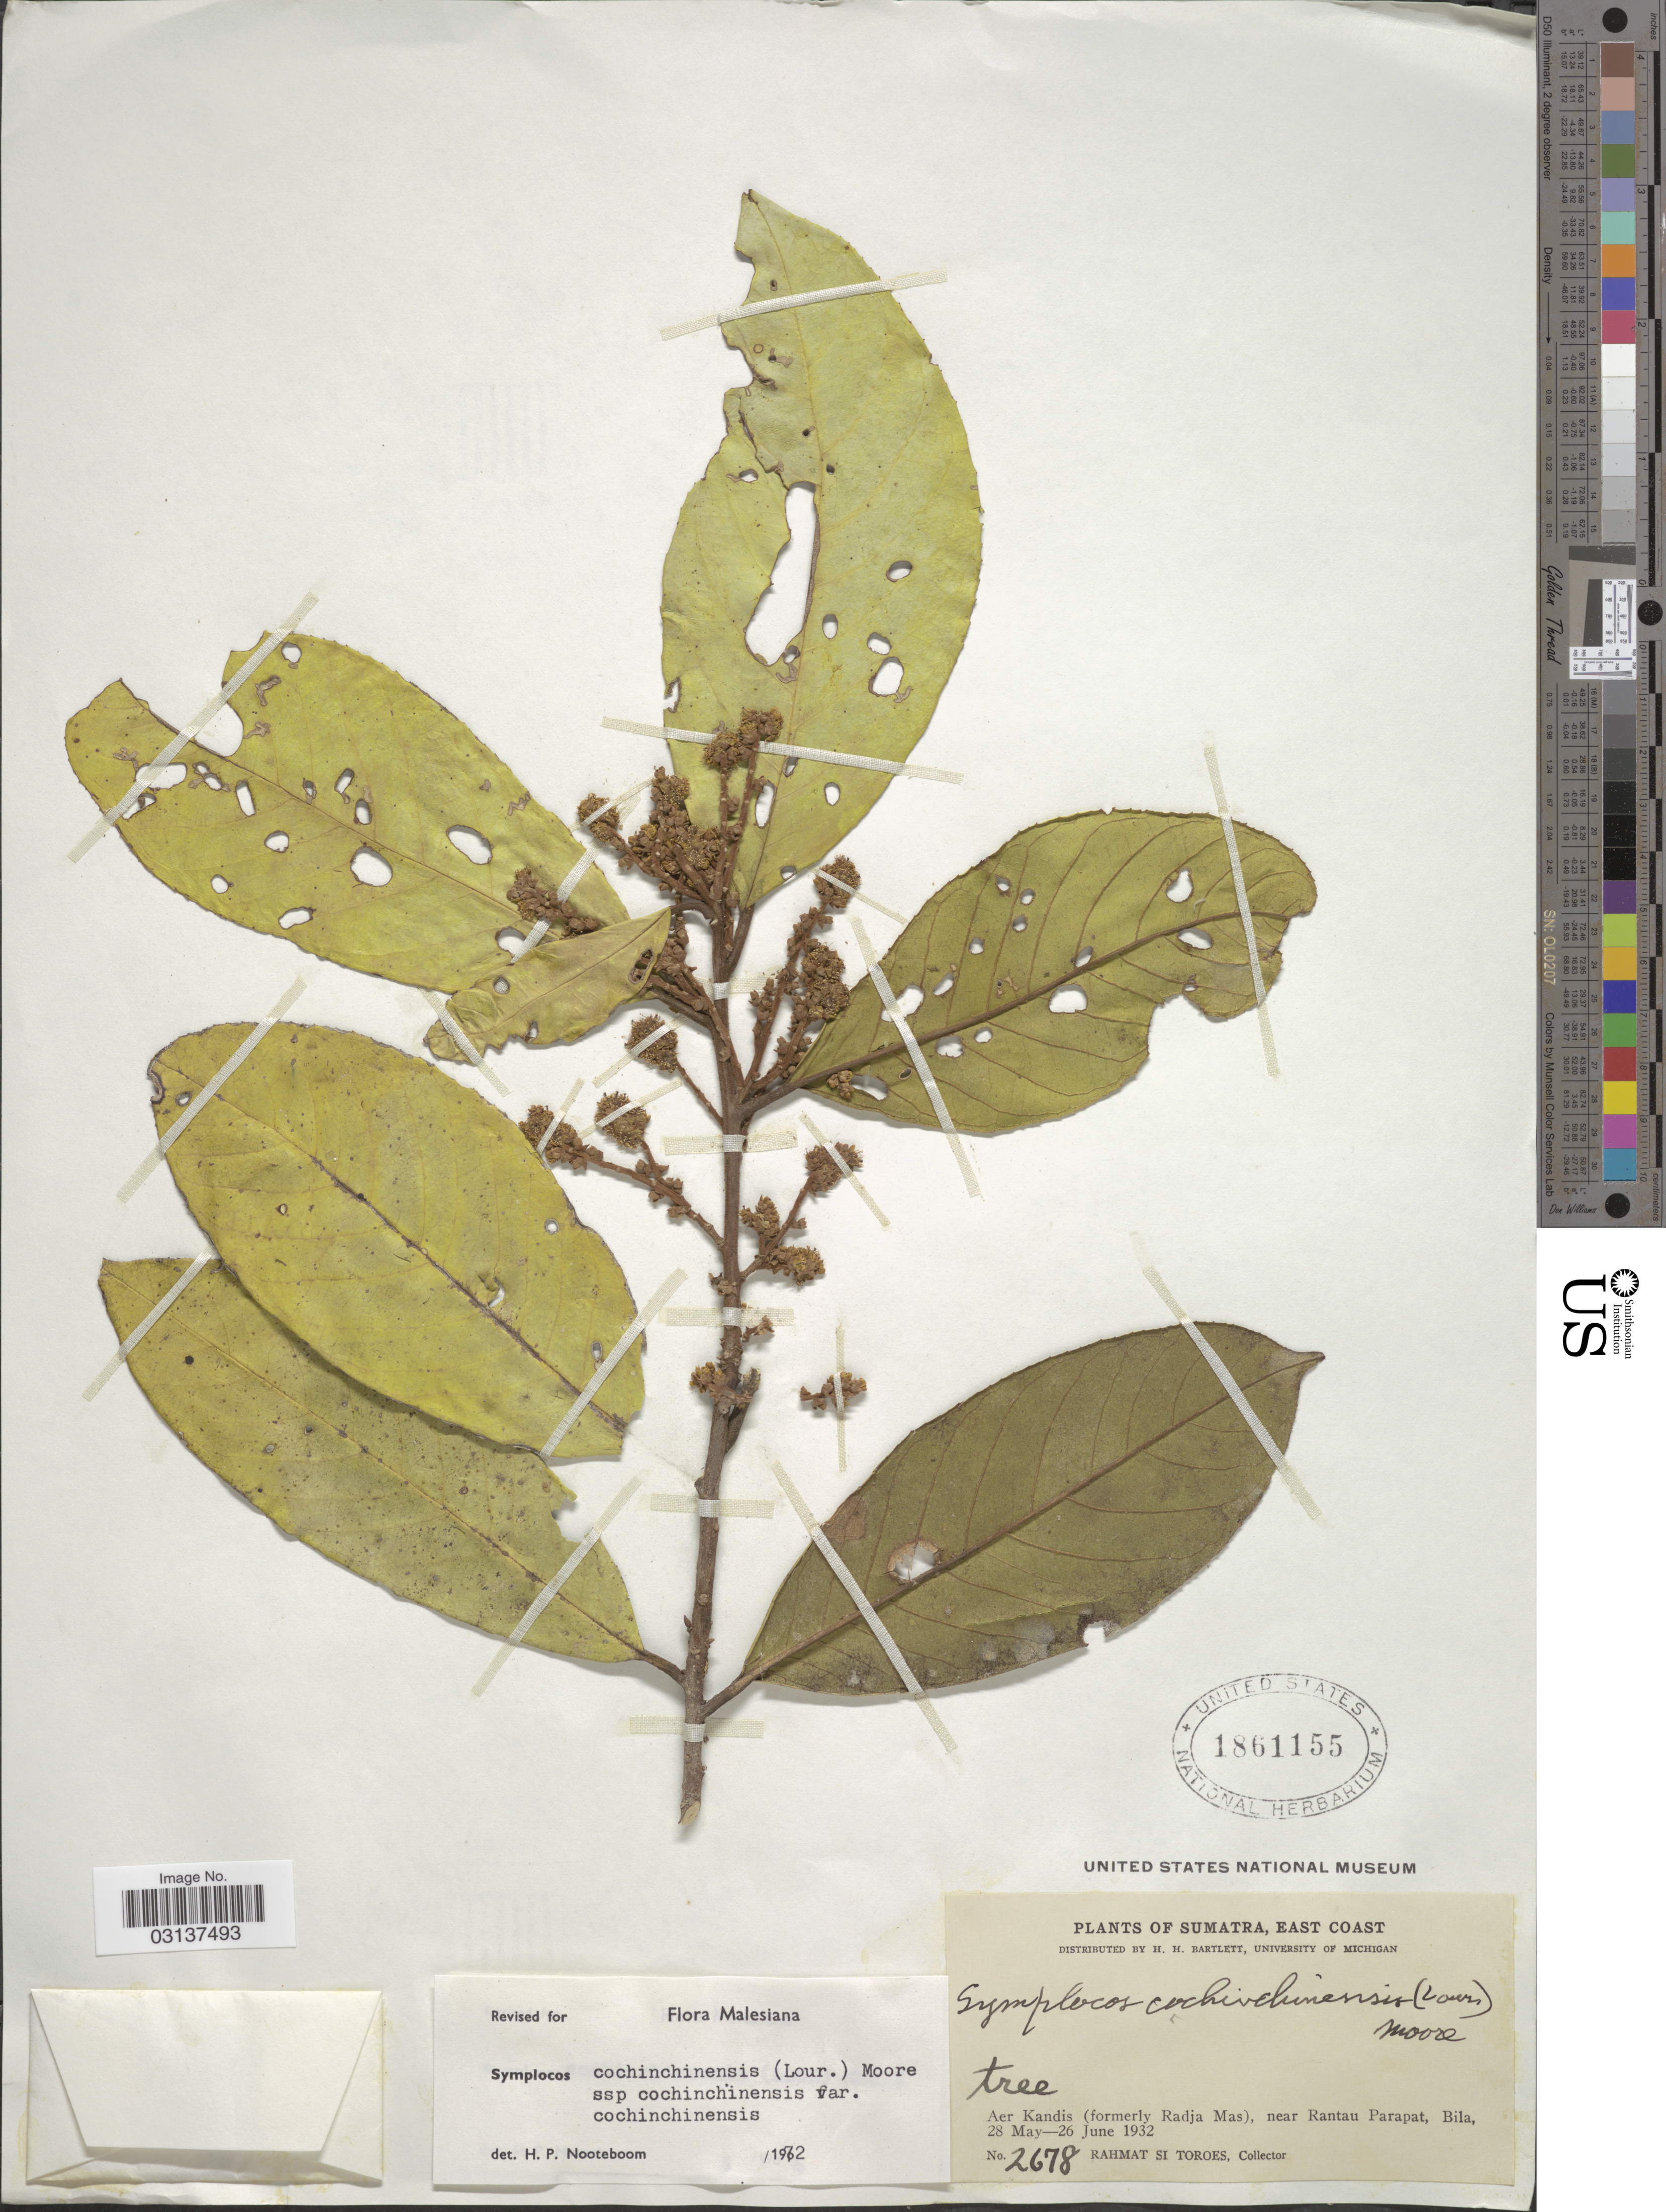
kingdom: Plantae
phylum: Tracheophyta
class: Magnoliopsida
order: Ericales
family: Symplocaceae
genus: Symplocos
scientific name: Symplocos cochinchinensis subsp. cochinchinensis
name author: (Lour.) S. Moore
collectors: Rahmat Si Boeea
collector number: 2678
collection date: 1932-05-28/1932-06-26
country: Indonesia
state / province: Sumatra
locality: East Coast, Aer Kandis (formerly Radja Mas), near Rantau Parapat, Bila.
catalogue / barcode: US 1861155